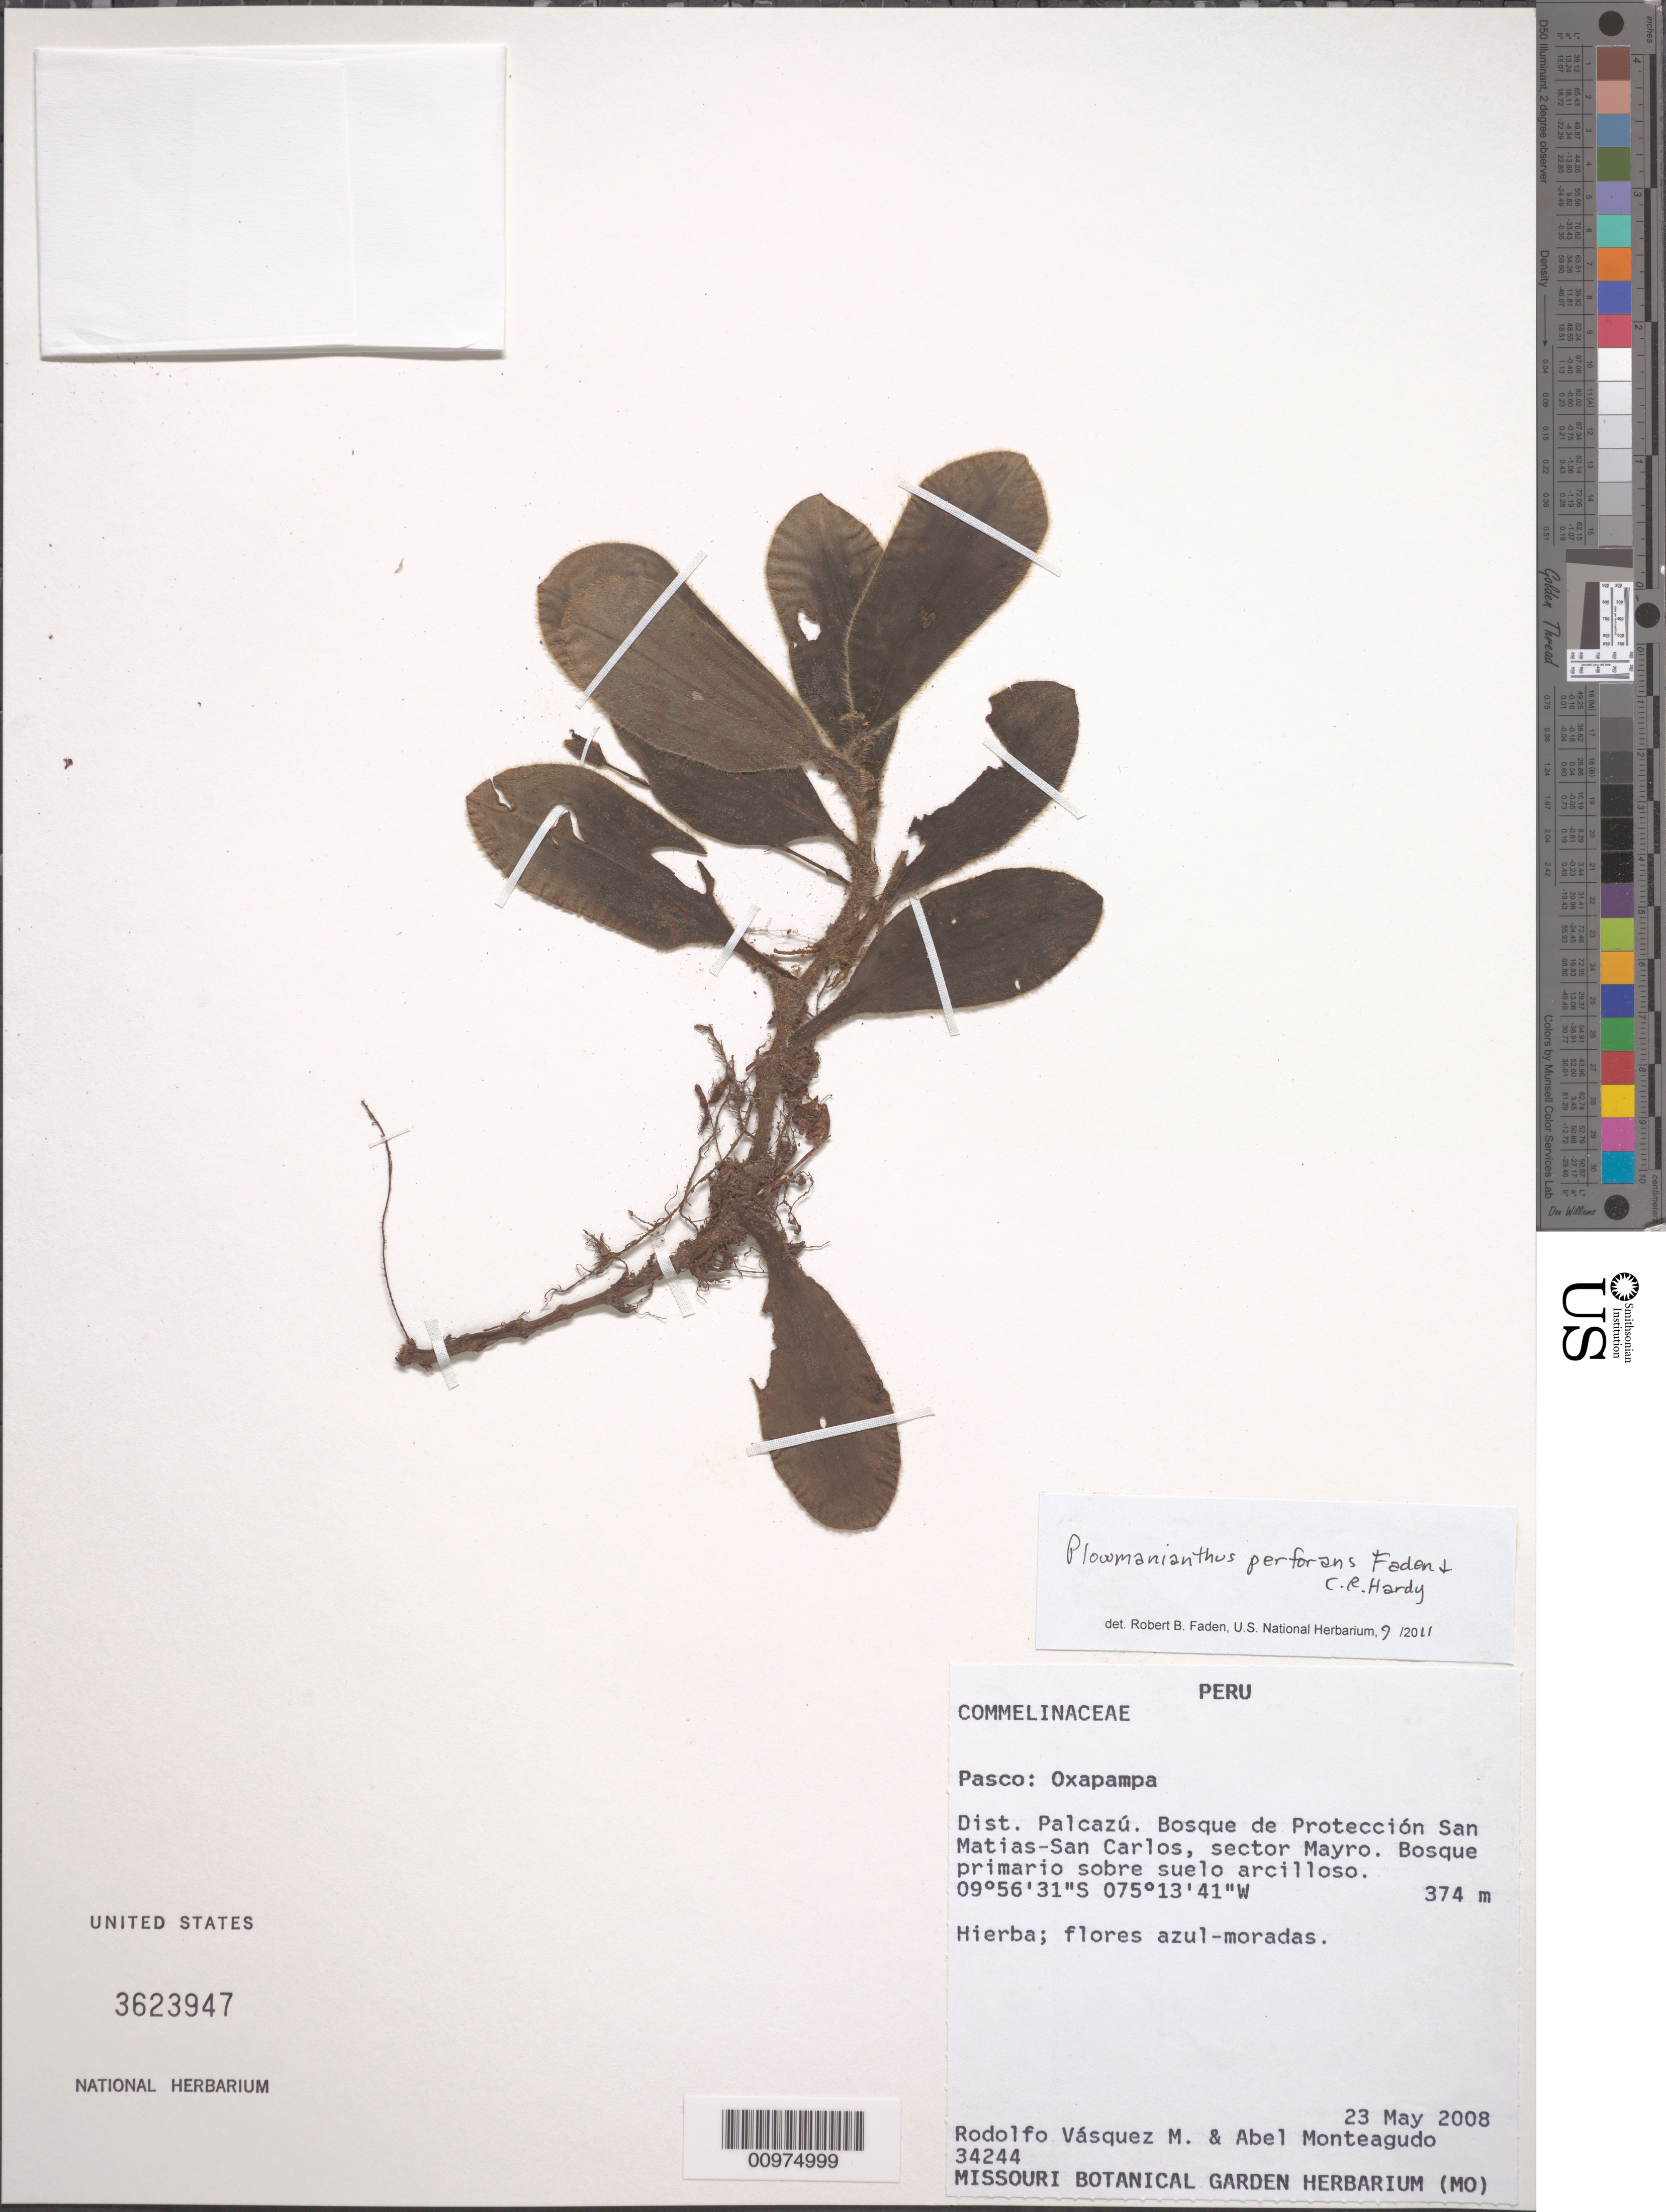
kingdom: Plantae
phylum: Tracheophyta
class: Liliopsida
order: Commelinales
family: Commelinaceae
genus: Plowmanianthus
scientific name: Plowmanianthus perforans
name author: Faden & C.R. Hardy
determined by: Faden, Robert B., (US), Smithsonian Institution - National Museum of Natural History (UNITED STATES)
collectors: R. Vásquez M. & A. Monteagudo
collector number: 34244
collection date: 2008-05-23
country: Peru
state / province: Pasco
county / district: Oxapampa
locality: Bosque de Protedcdció San Matias-San Carlos, sector Mayro.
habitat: Bosque primario sobre suelo archilloso.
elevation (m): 374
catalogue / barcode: US 3623947